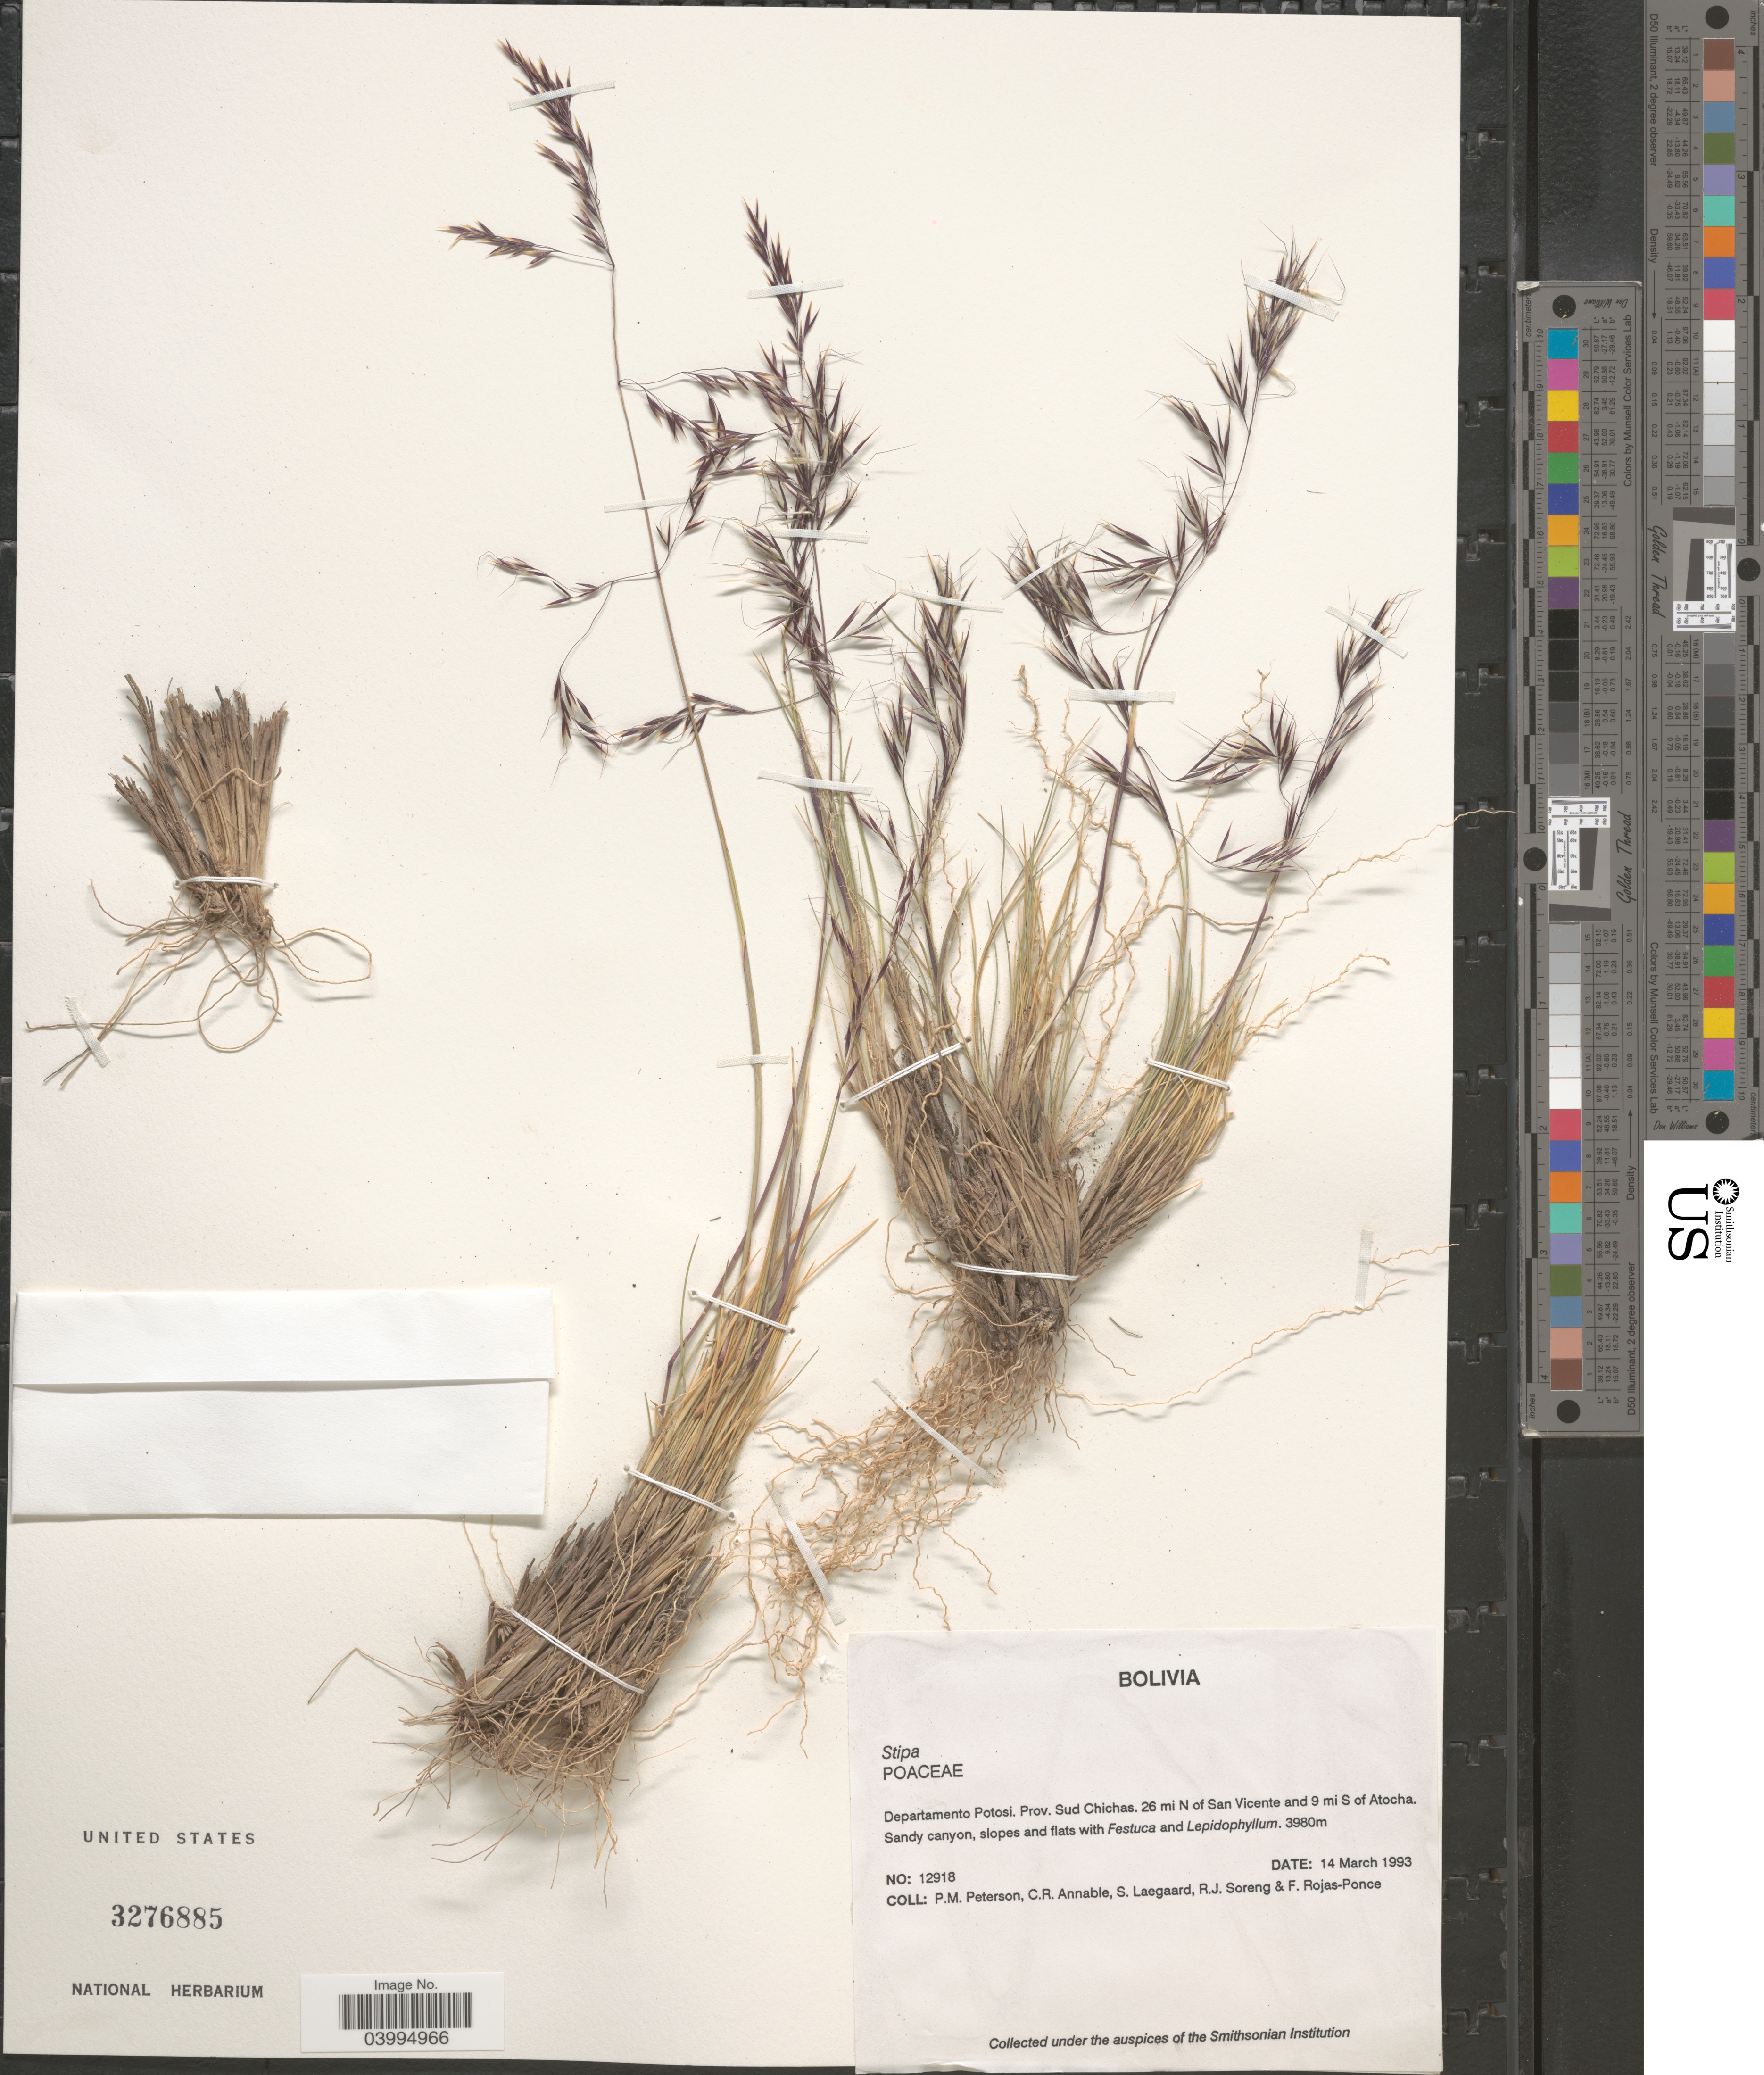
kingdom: Plantae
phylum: Tracheophyta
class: Liliopsida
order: Poales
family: Poaceae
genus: Stipa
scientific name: Stipa sp.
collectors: P. M. Peterson, C. R. Annable, S. Lægaard, R. J. Soreng & F. Rojas-Ponce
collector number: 12918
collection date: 1993-03-14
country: Bolivia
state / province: Potosi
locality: Departamento Potosi. Prov. Sud Chichas. 26 mi N of San Vicente and 9 mi S of Atocha.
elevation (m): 3980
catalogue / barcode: US 3276885